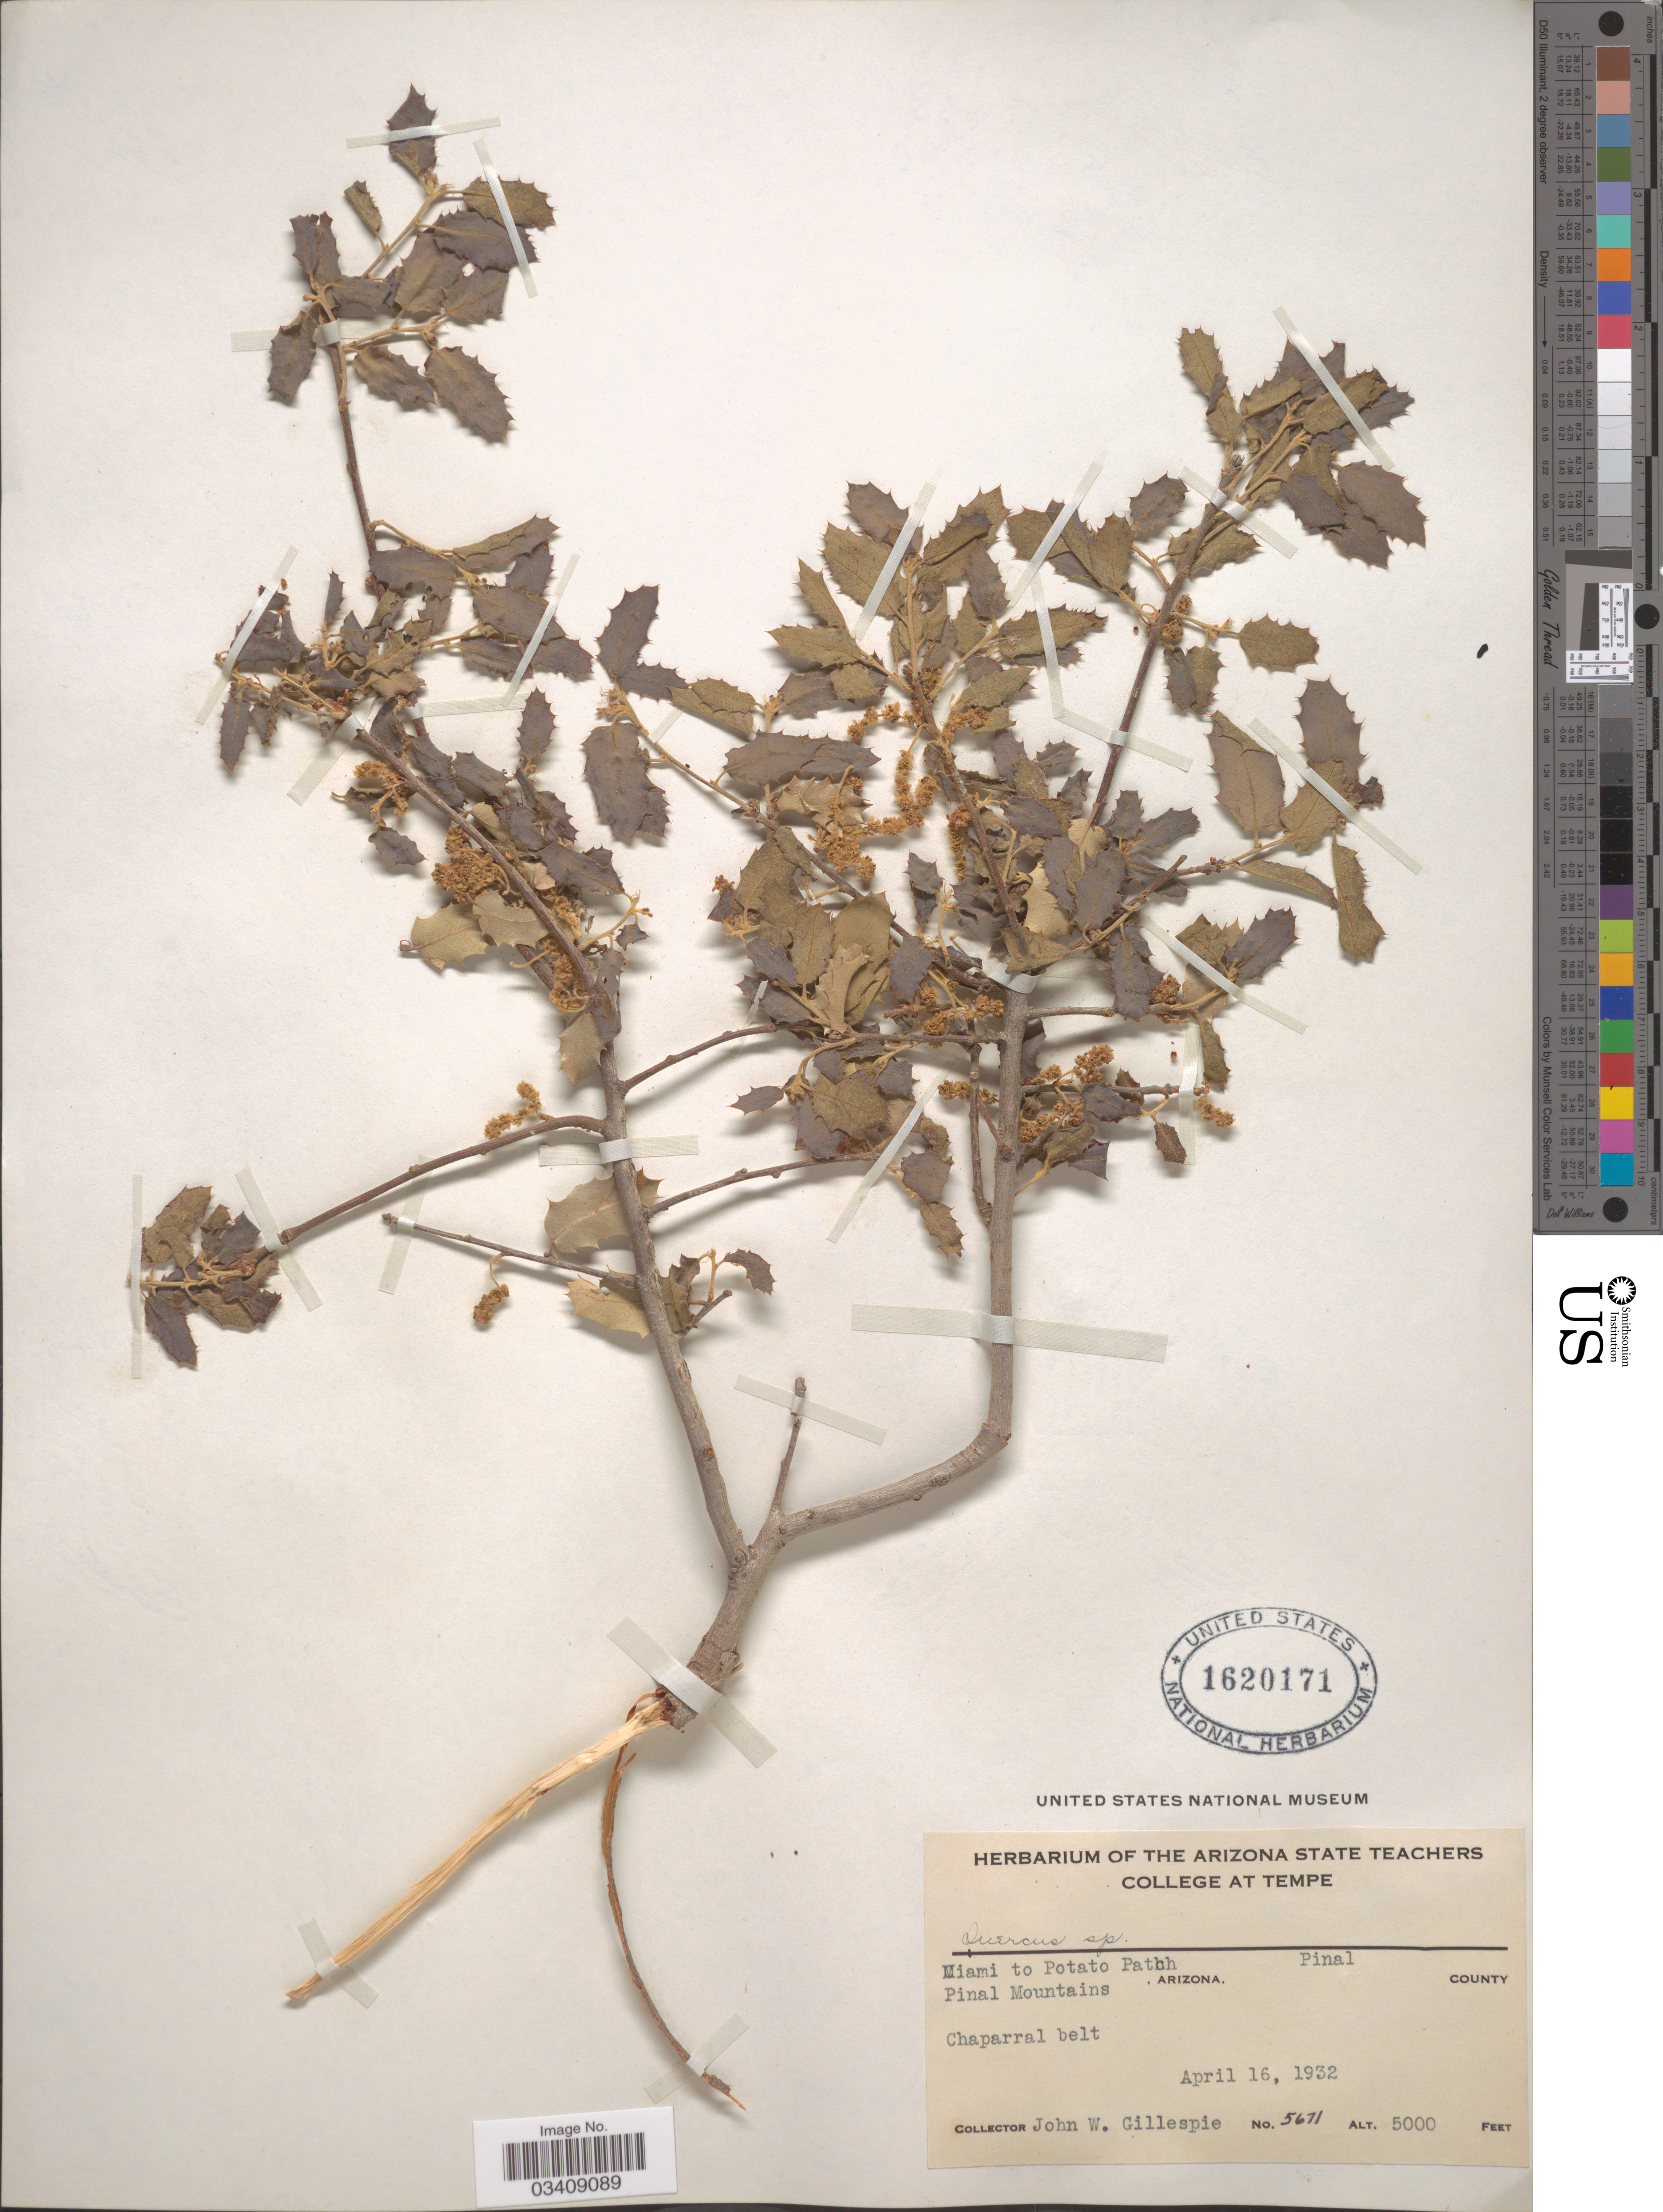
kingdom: Plantae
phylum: Tracheophyta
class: Magnoliopsida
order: Fagales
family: Fagaceae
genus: Quercus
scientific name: Quercus turbinella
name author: Greene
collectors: J. W. Gillespie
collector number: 5671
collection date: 1932-04-16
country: United States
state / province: Arizona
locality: Miami to Potato Patch. Pinal County. Pinal Mountains. Chaparral belt.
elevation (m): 1524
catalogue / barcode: US 1620171